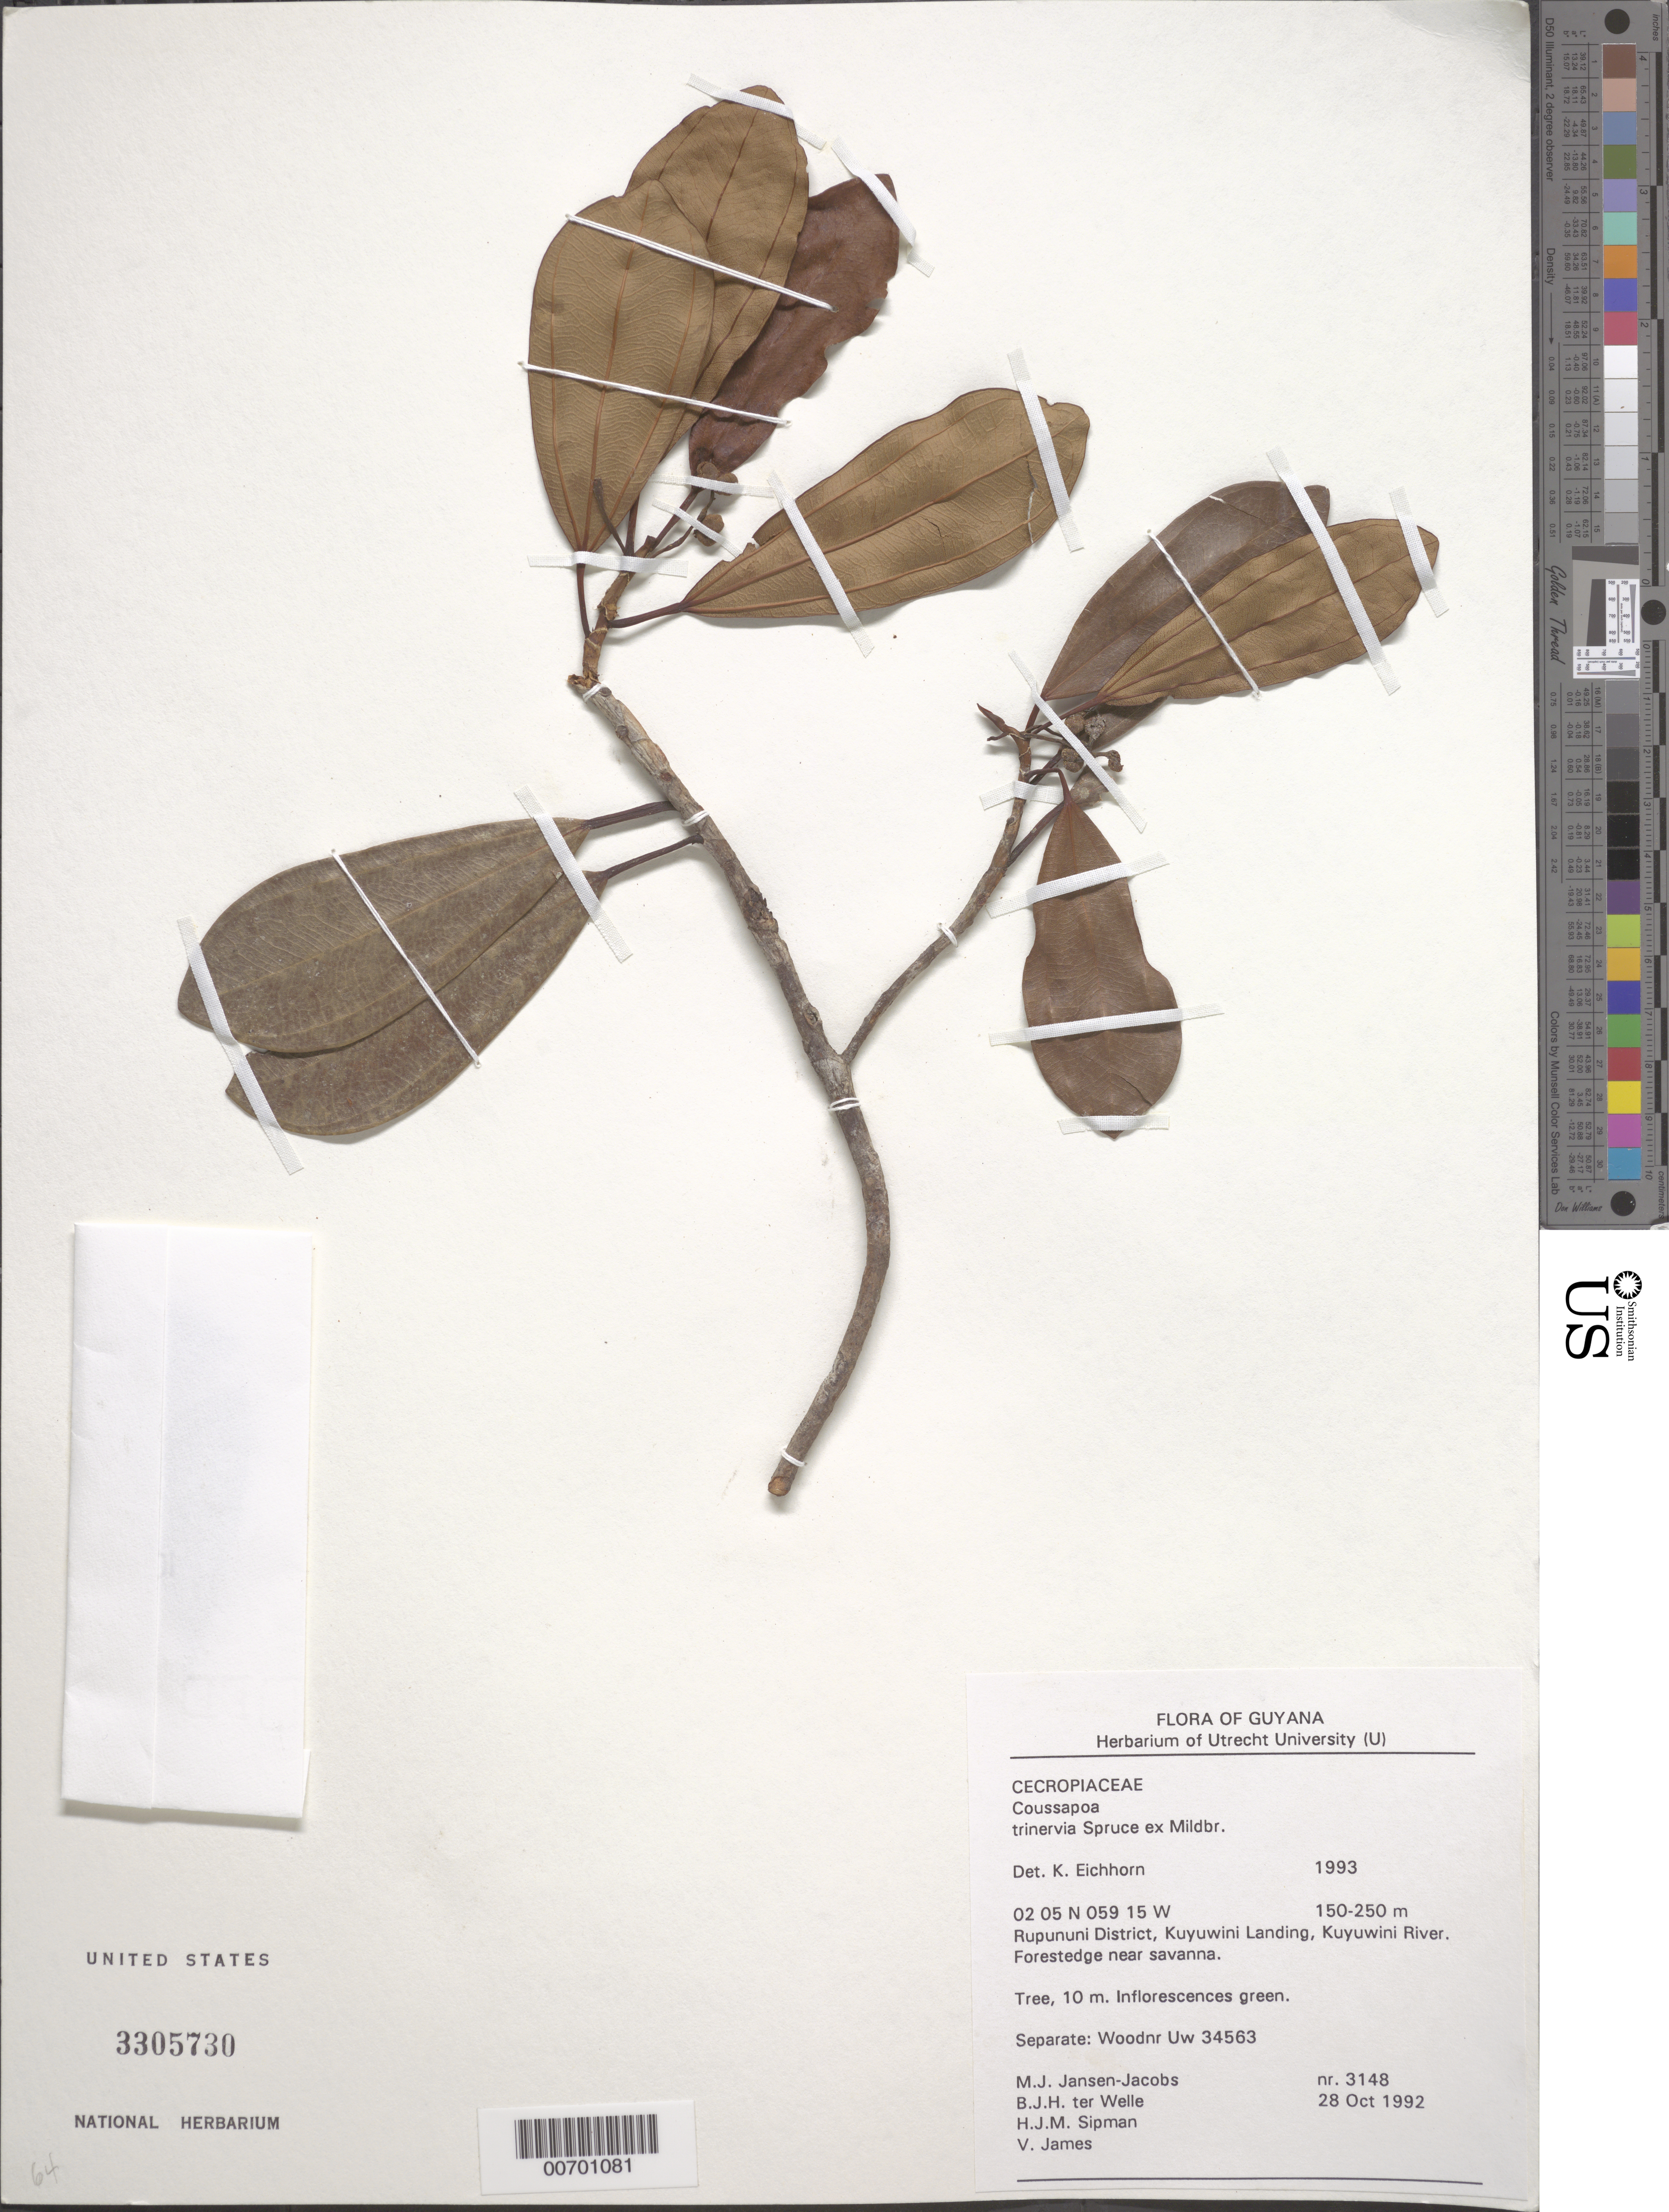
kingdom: Plantae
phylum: Tracheophyta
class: Magnoliopsida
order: Rosales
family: Urticaceae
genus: Coussapoa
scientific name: Coussapoa trinervia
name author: Spruce ex Mildbr.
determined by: Eichhorn, K.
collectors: M. J. Jansen-Jacobs, B. Welle, H. J. M. Sipman & V. James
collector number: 3148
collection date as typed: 28-Oct-92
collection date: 1992-10-28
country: Guyana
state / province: U. Takutu-U. Essequibo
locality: Kuyuwini Landing, Kuyuwini River, Rupununi District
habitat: Forest edge near savanna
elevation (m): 150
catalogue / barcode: US 3305730